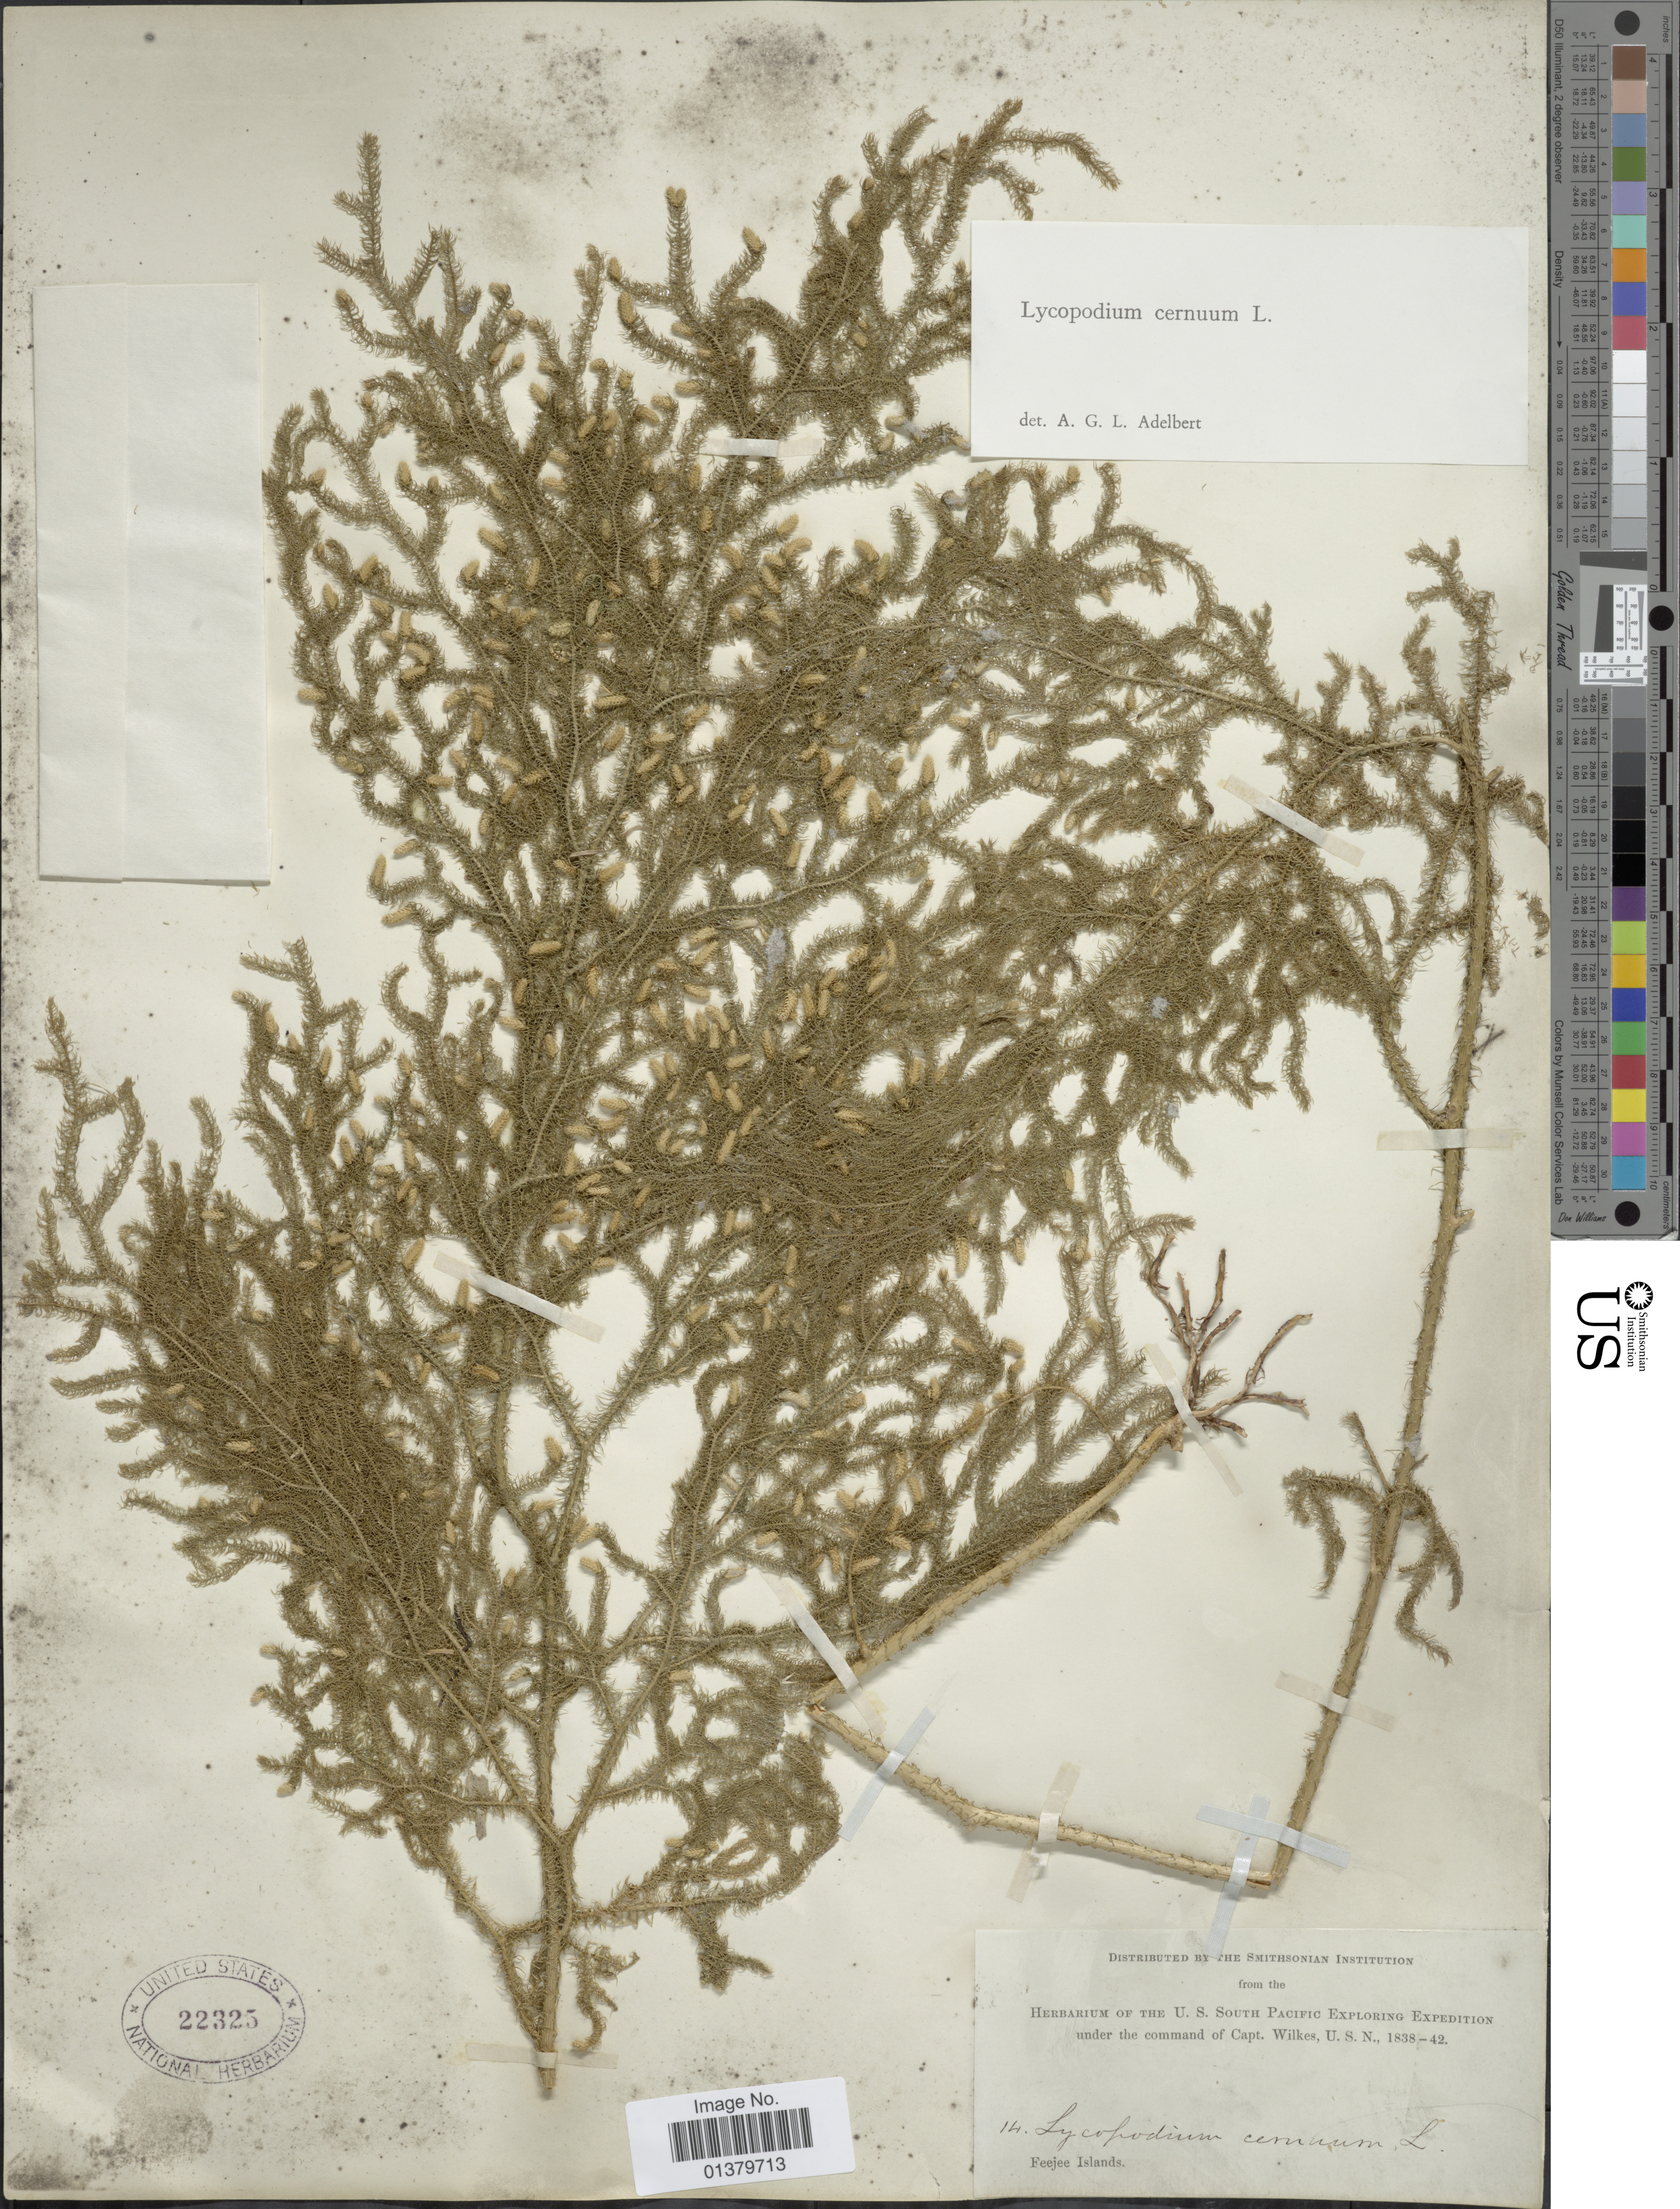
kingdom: Plantae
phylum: Tracheophyta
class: Lycopodiopsida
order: Lycopodiales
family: Lycopodiaceae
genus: Palhinhaea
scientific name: Palhinhaea cernua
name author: (L.) Vasc. & Franco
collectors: Wilkes Explor. Exped.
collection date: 1838/1842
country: Fiji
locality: Feejee Islands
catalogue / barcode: US 22325